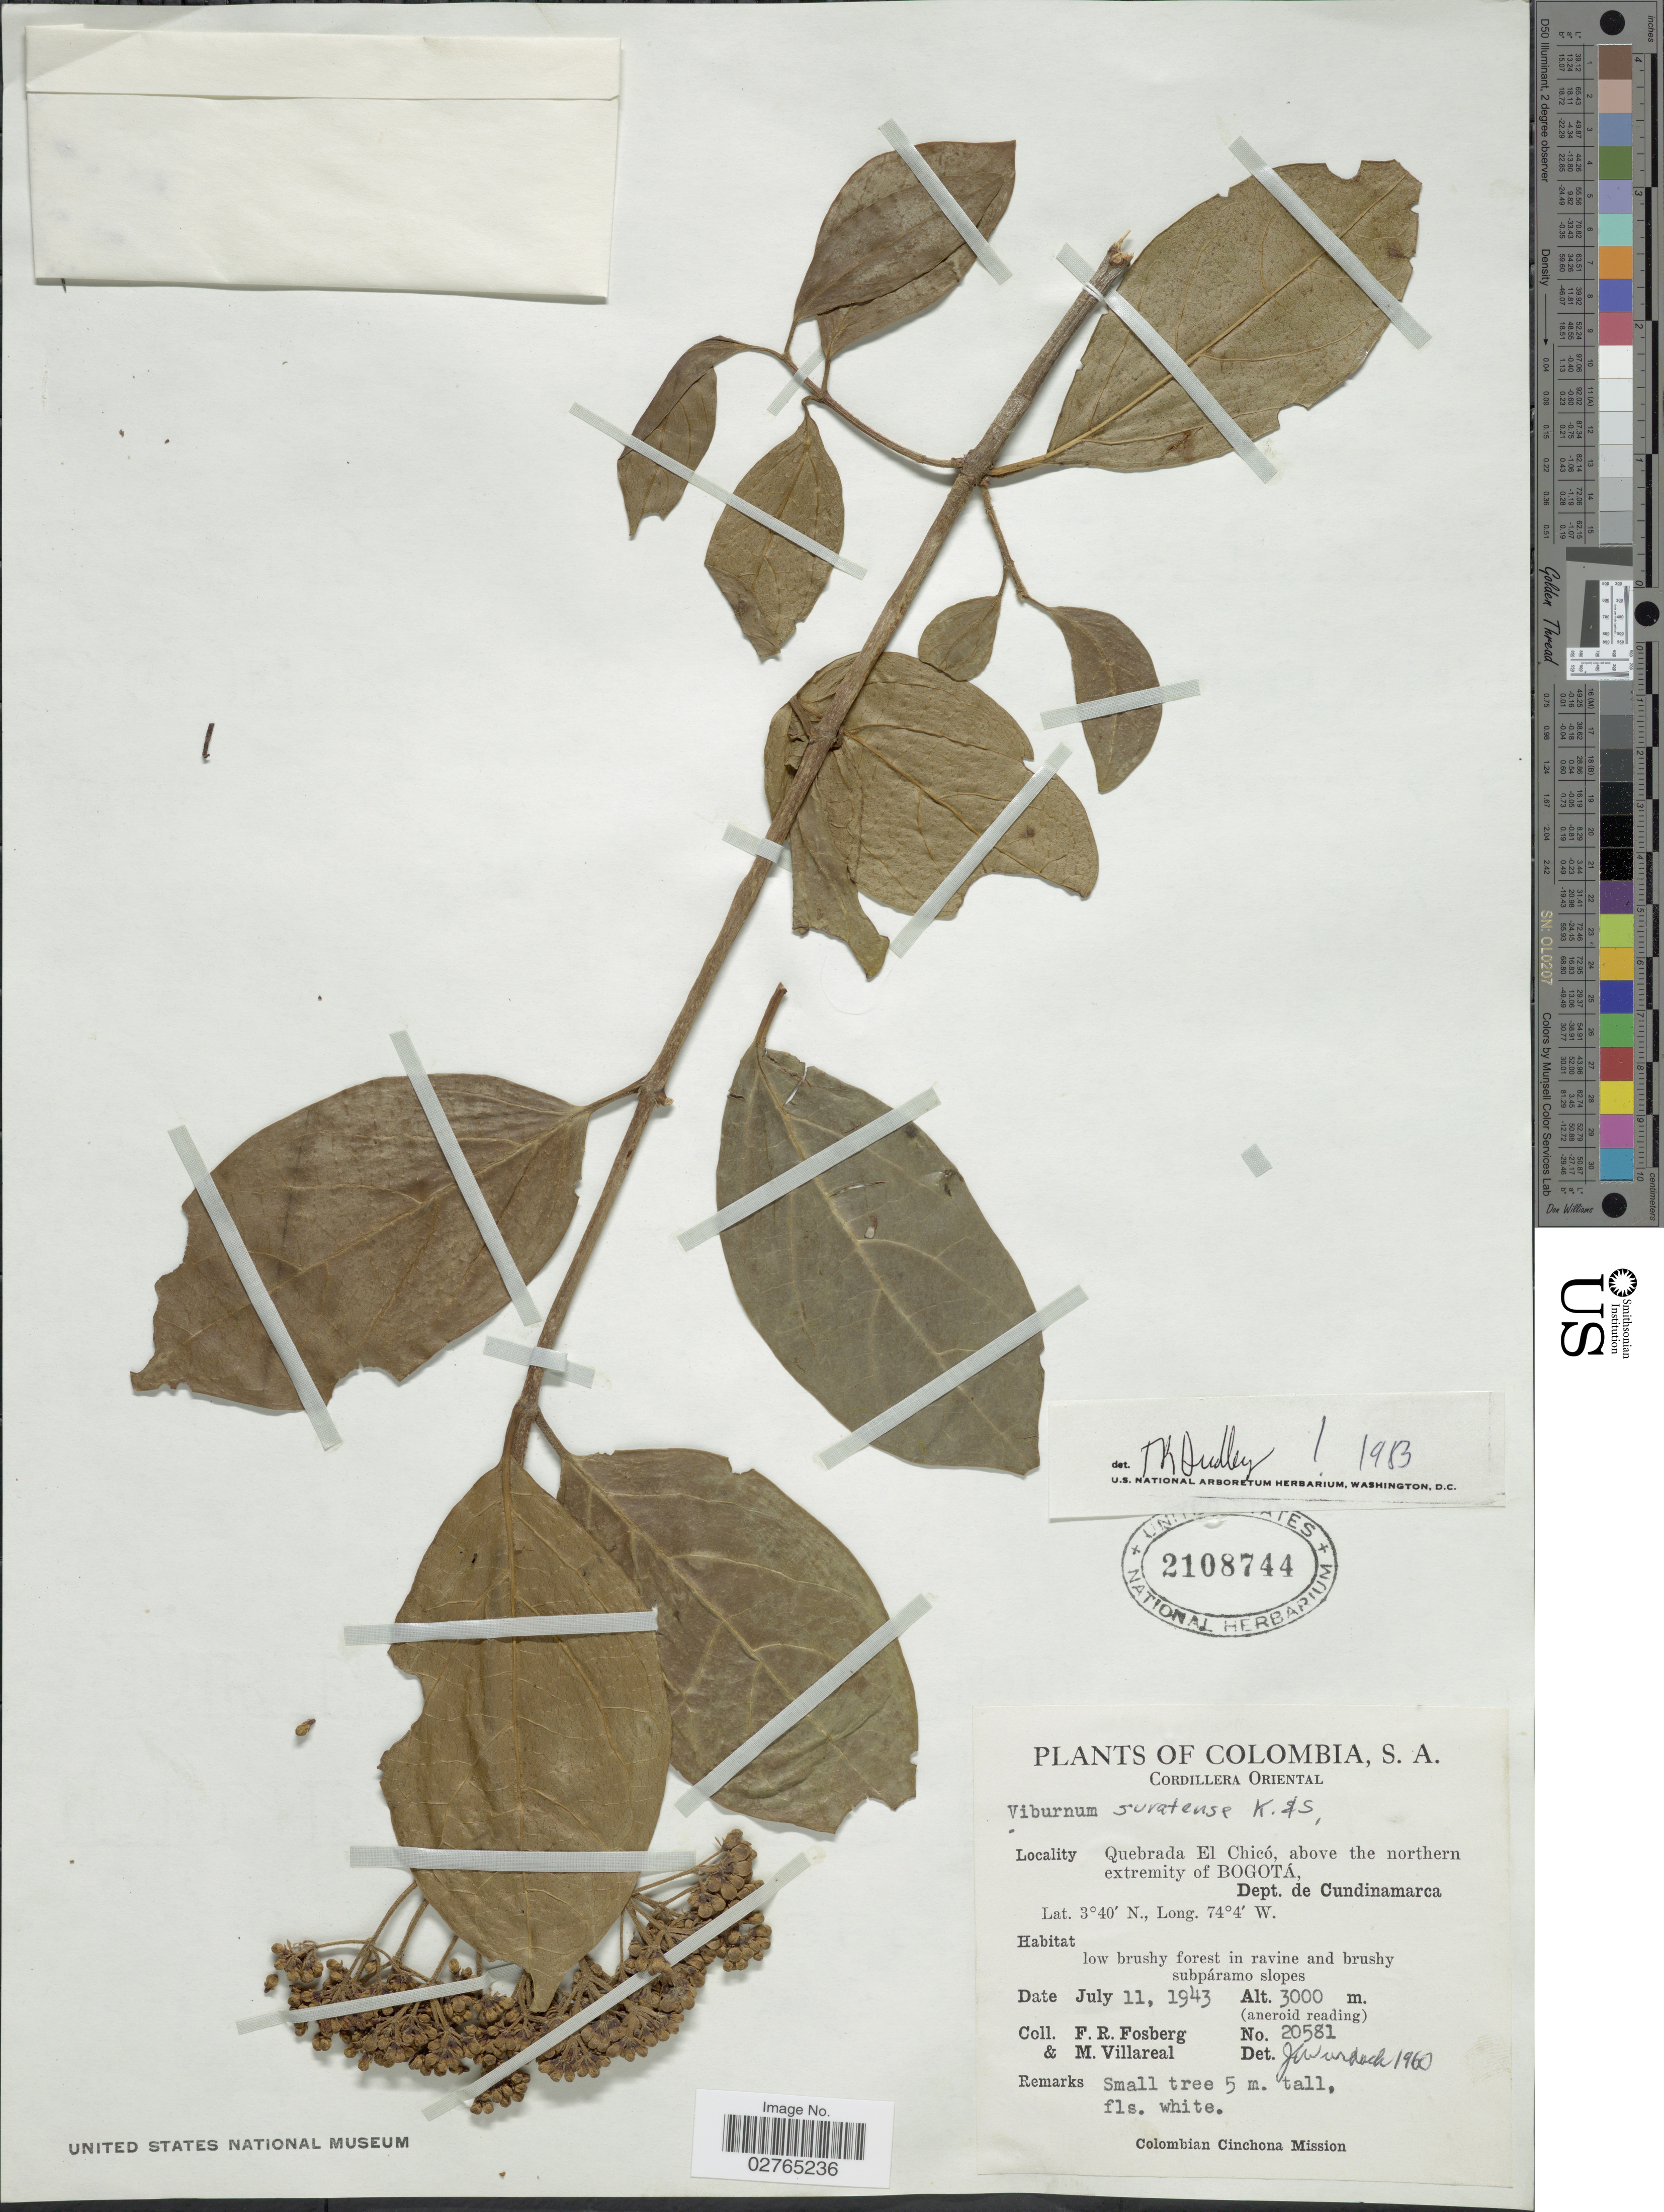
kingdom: Plantae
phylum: Tracheophyta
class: Magnoliopsida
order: Dipsacales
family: Viburnaceae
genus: Viburnum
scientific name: Viburnum suratense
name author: Killip & A.C. Sm.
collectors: F. R. Fosberg & M. Villareal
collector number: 20581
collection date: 1943-07-11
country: Colombia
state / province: Cundinamarca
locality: Cordillera Oriental. Quebrada El Chicó, above the northern extremity of Bogotá, Dept. de Cundinamarca.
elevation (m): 3000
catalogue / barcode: US 2108744